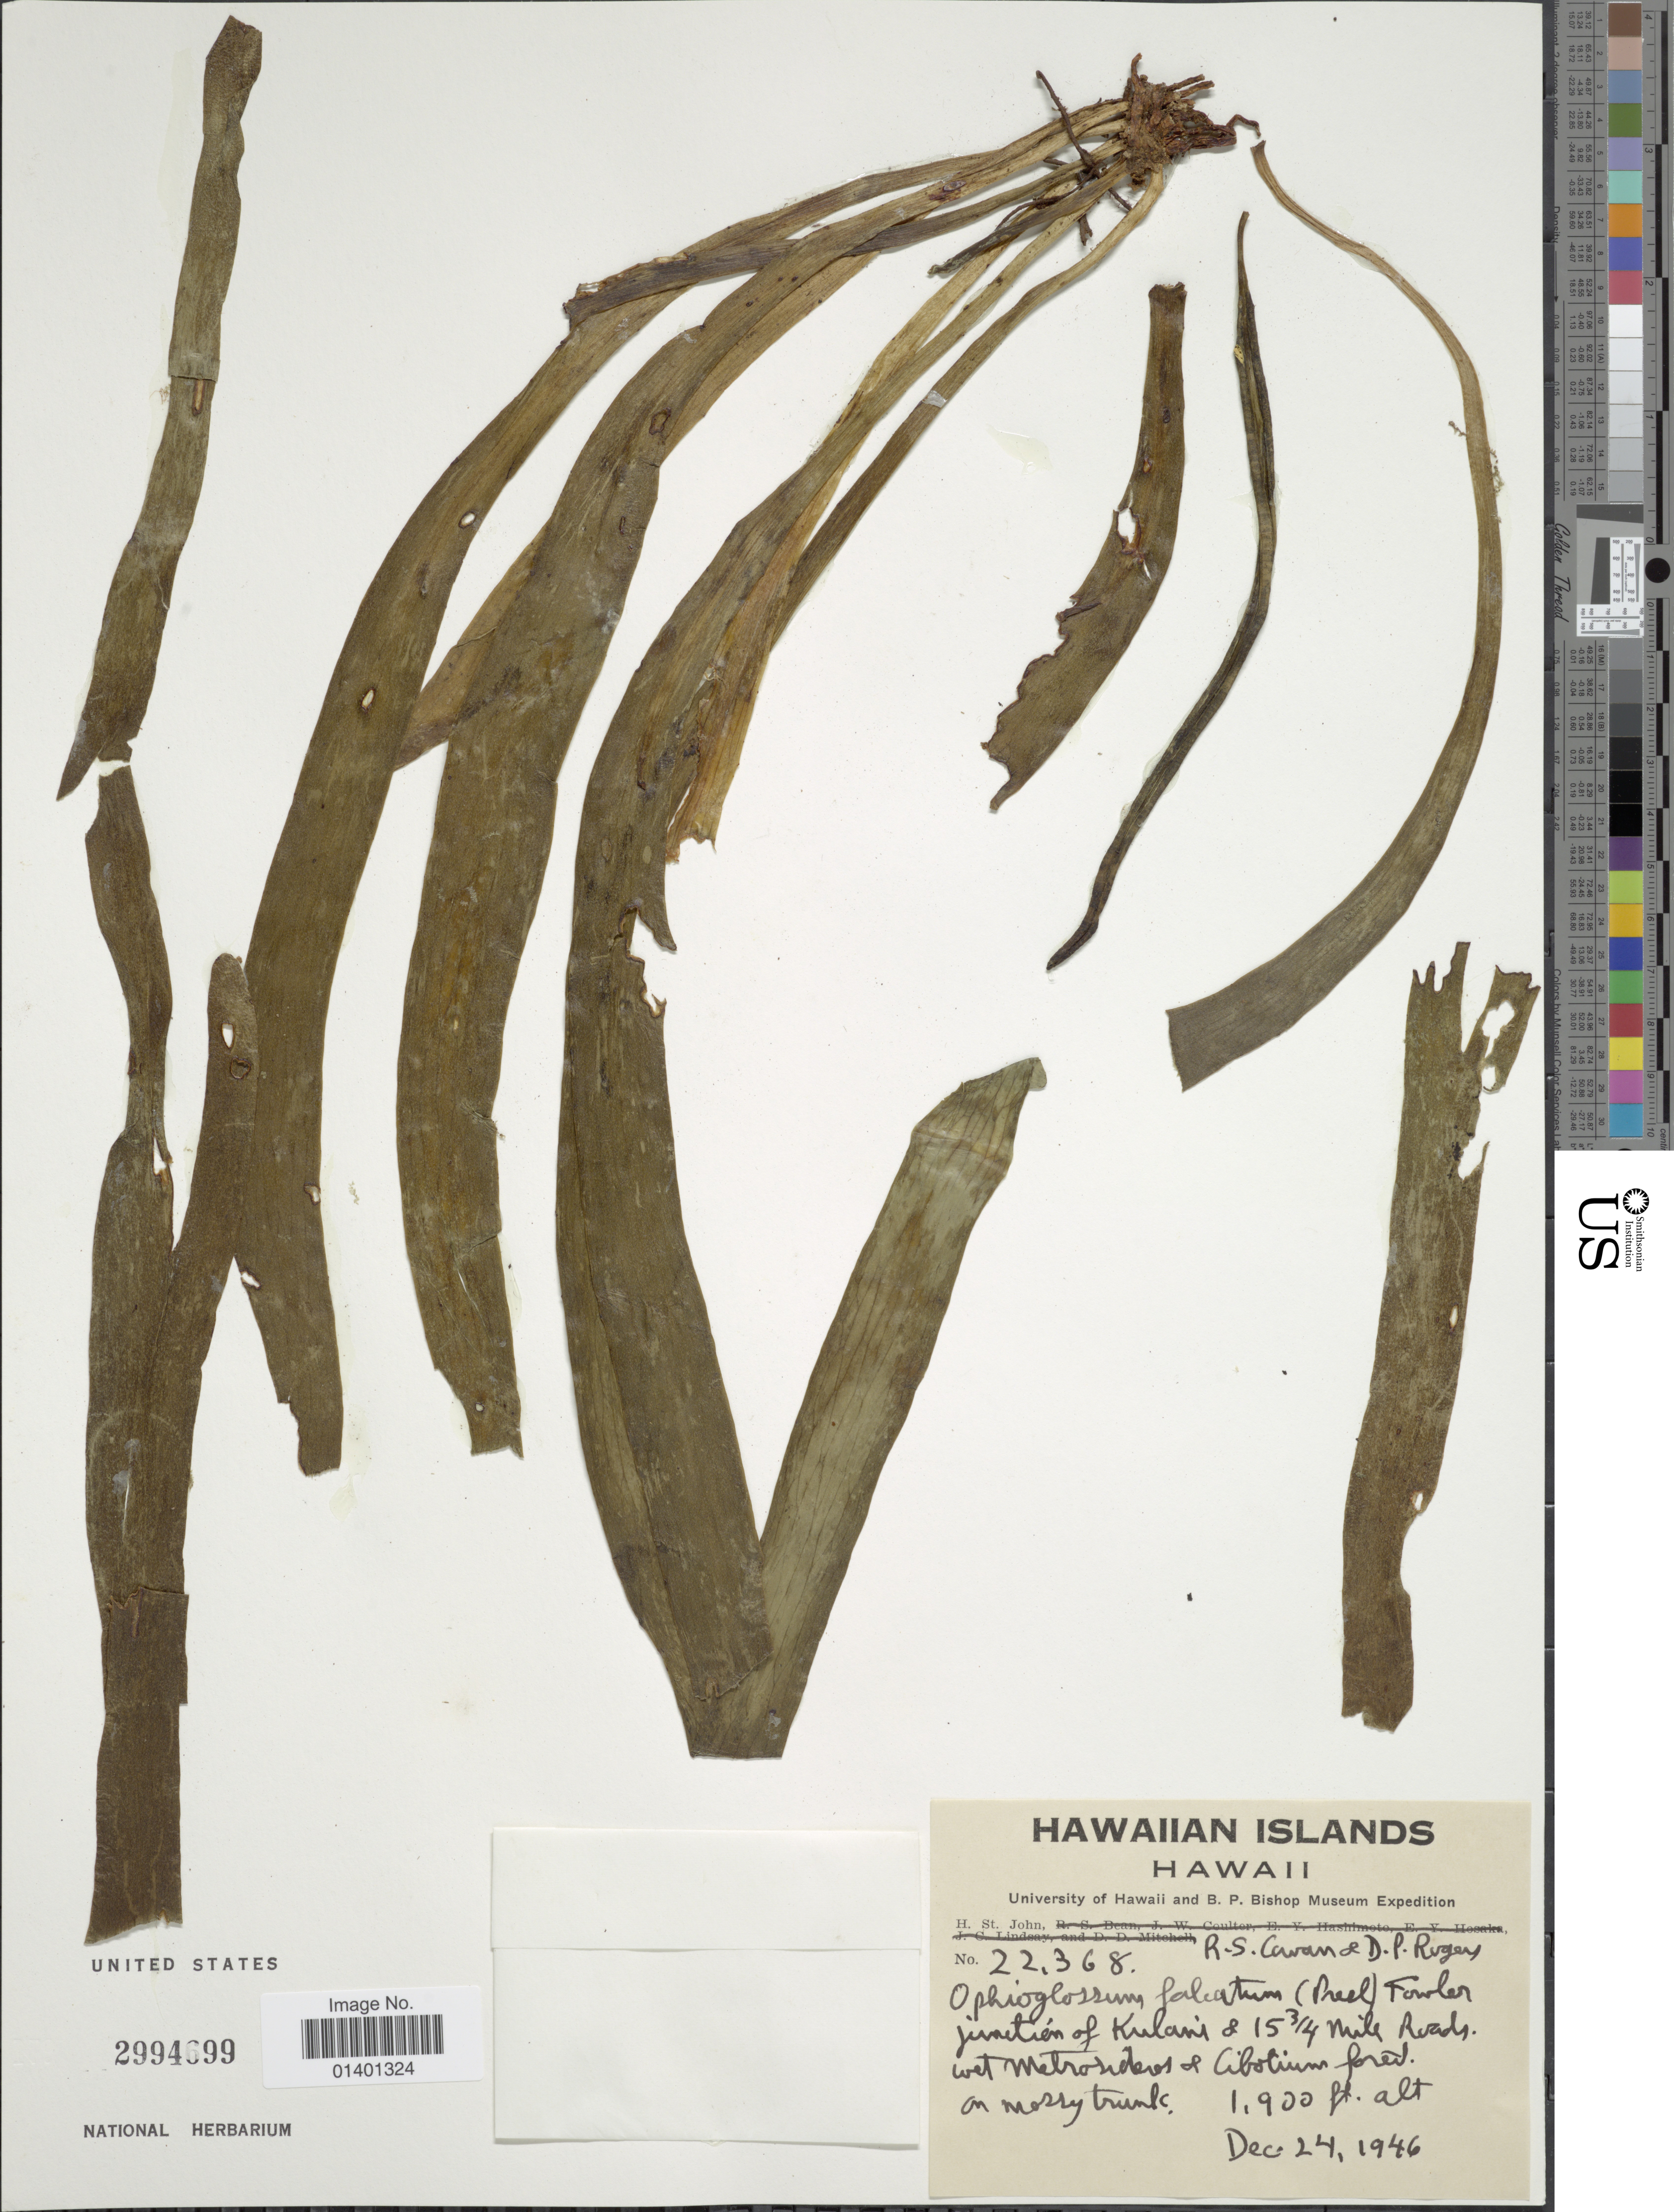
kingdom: Plantae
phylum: Tracheophyta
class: Polypodiopsida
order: Ophioglossales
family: Ophioglossaceae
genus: Ophioderma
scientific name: Ophioderma pendulum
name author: (L.) C. Presl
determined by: Wagner, W. L., (BOT), Smithsonian Institution - National Museum of Natural History (UNITED STATES)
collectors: H. St. John, R. S. Cowan & D. Rogers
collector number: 22368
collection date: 1946-12-24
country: United States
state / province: Hawaii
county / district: Hawaii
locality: Hawaiian Islands, junction of Kulani & 15¾ Mile Roads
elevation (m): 579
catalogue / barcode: US 2994699